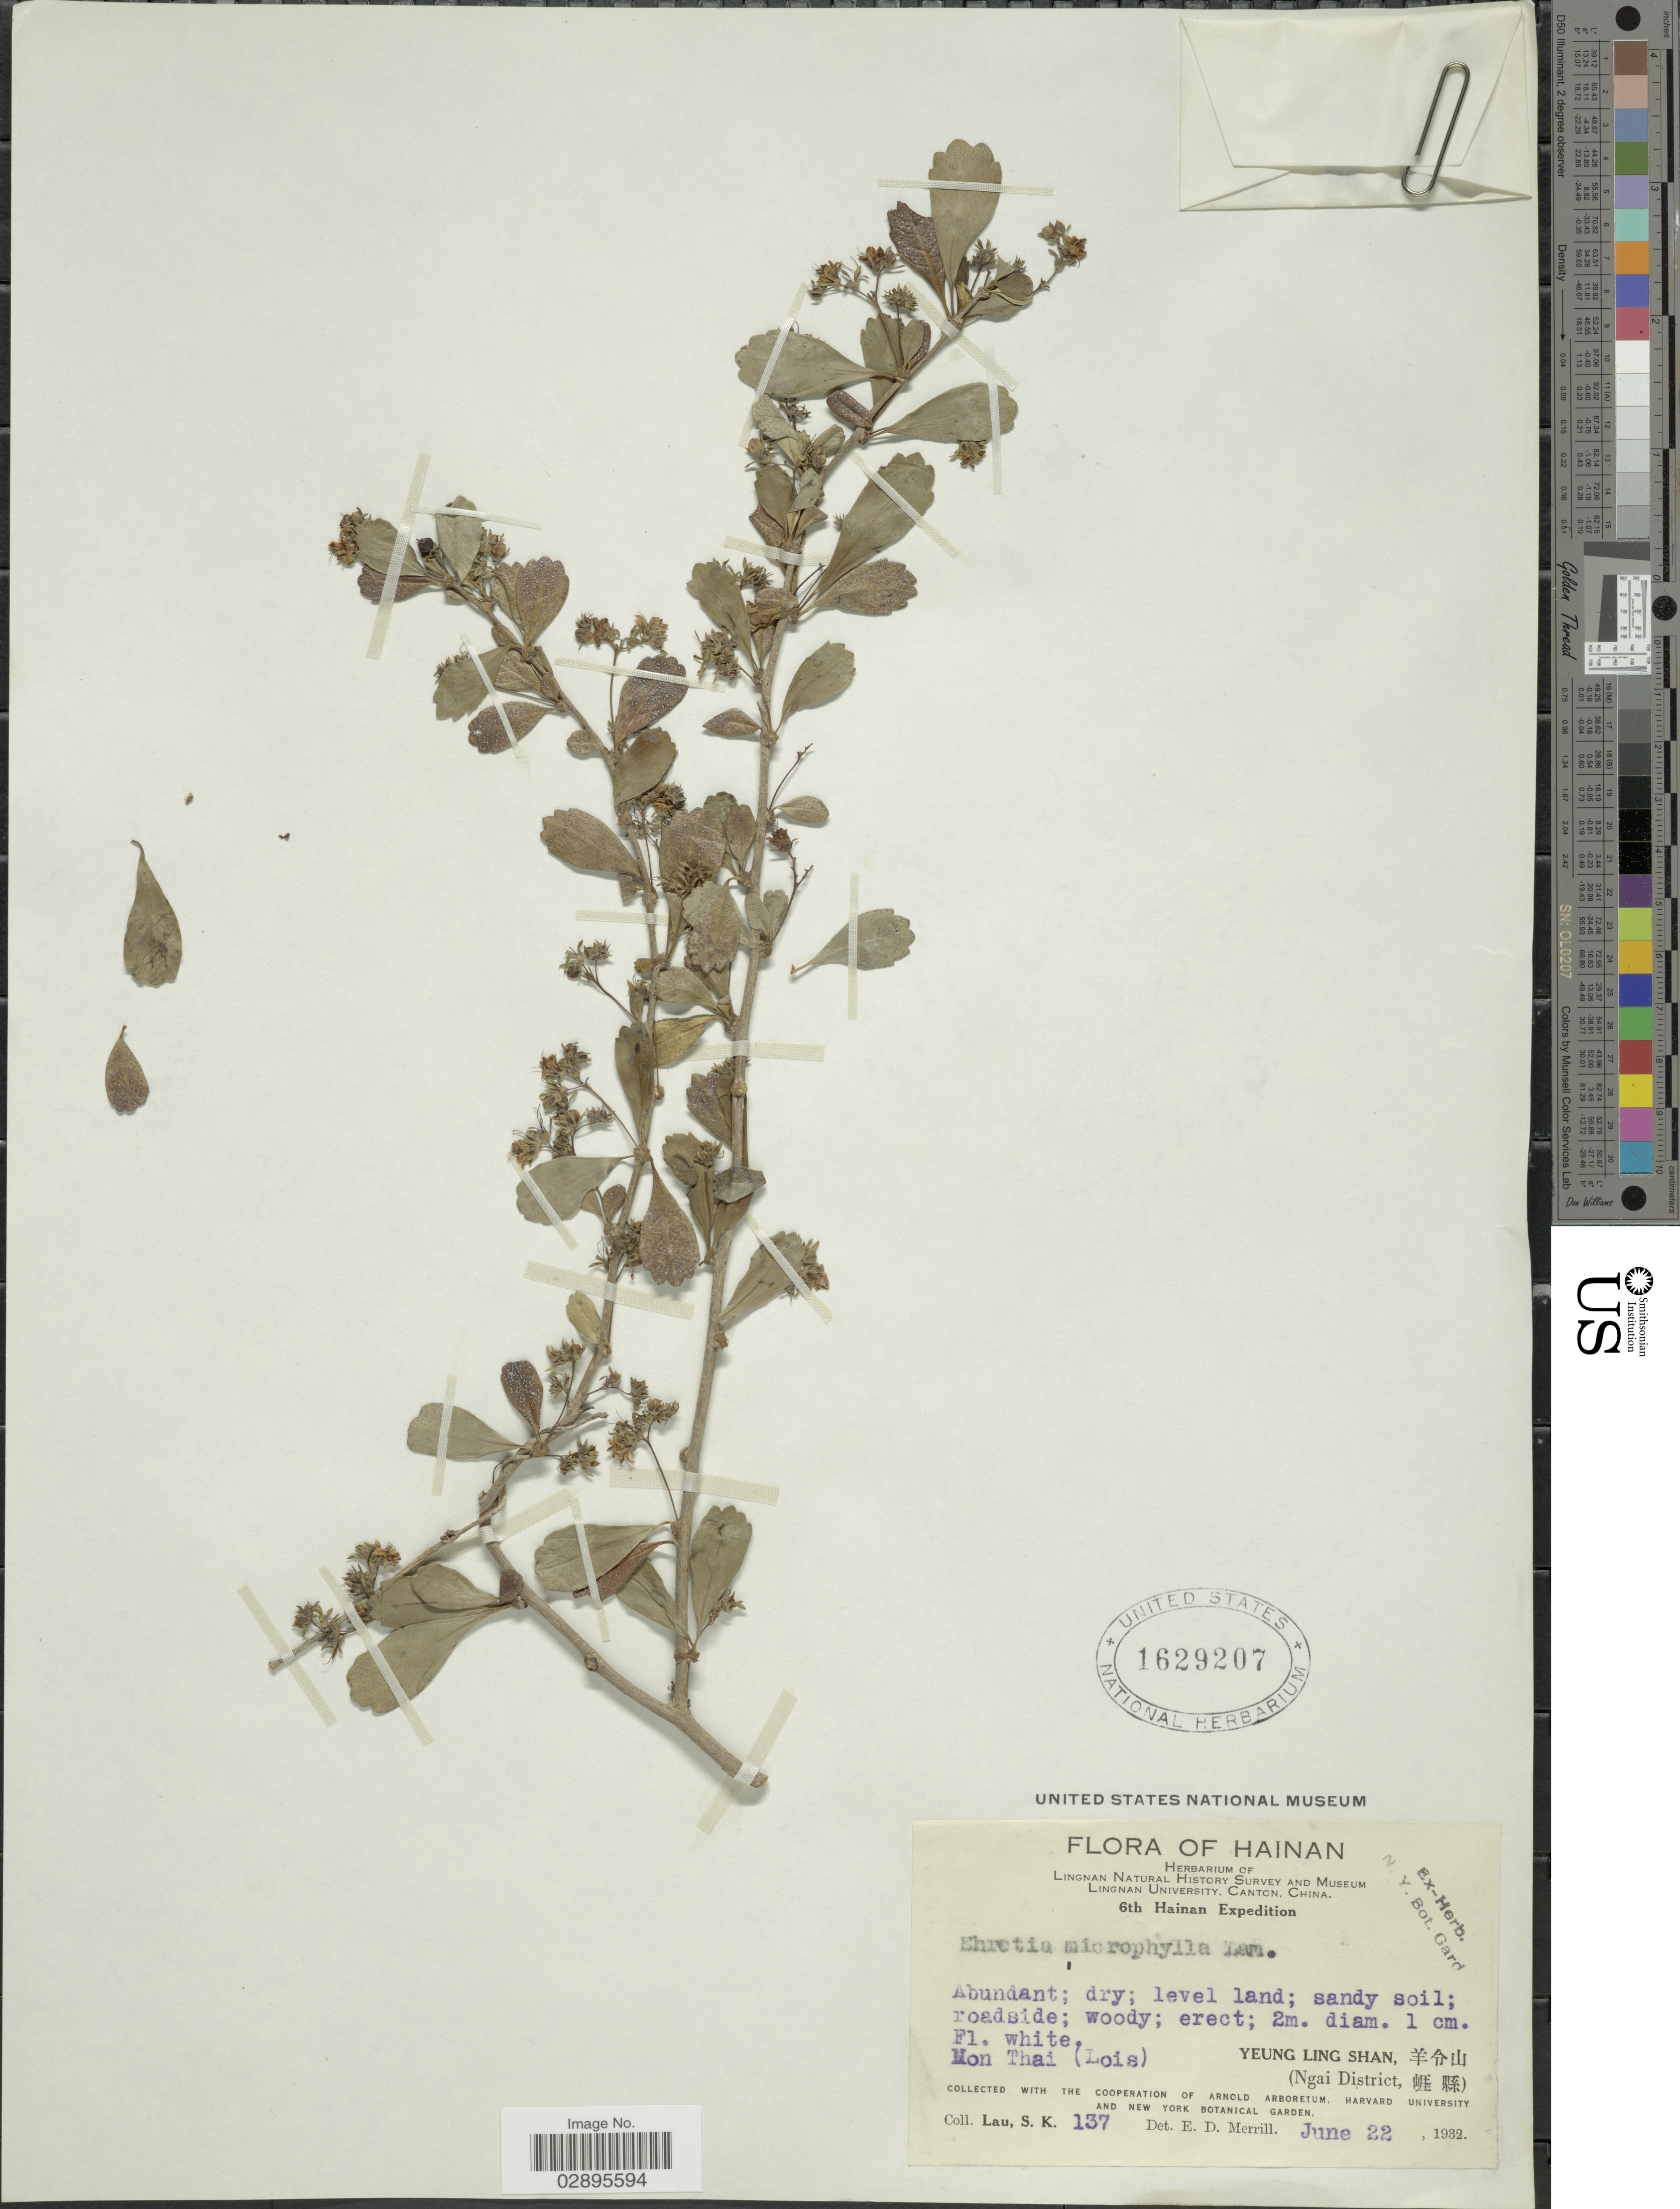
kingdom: Plantae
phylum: Tracheophyta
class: Magnoliopsida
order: Boraginales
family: Ehretiaceae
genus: Ehretia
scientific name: Ehretia microphylla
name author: Lam.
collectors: S. K. Lau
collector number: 137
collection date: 1932-06-22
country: China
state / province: Hainan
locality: Mon Thai (Lois). Yeung Ling Shan(Ngai District).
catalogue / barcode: US 1629207